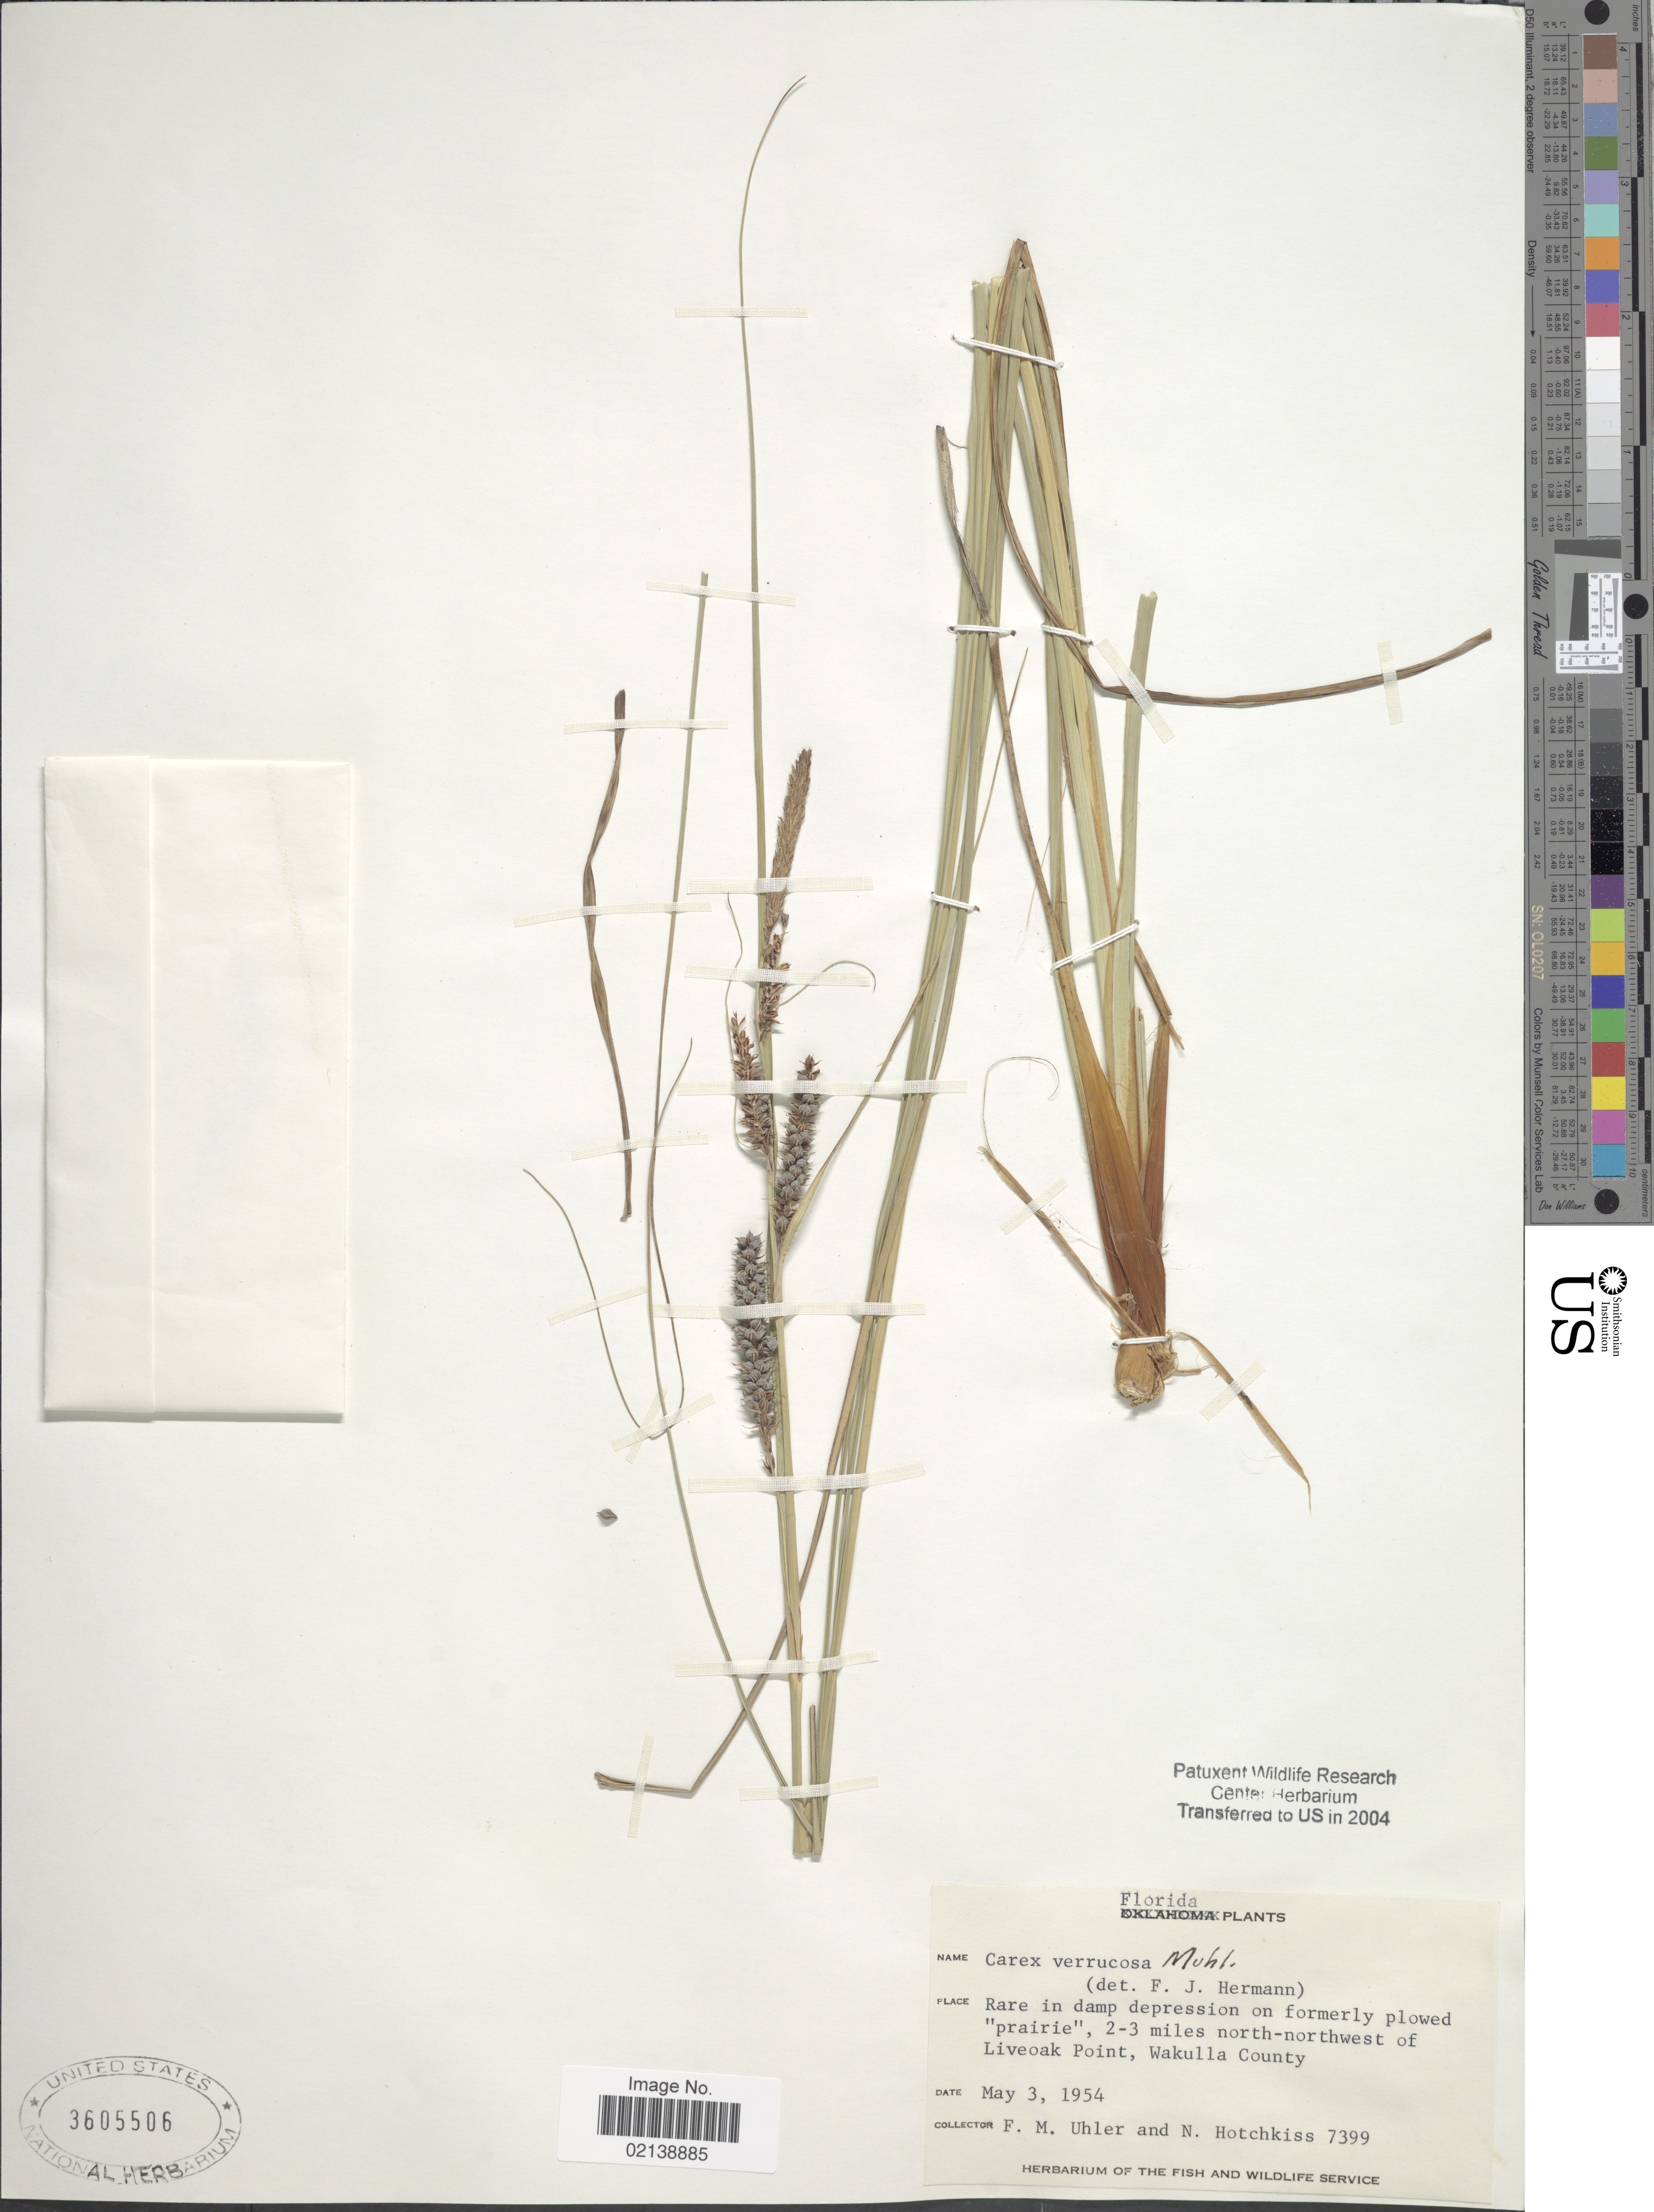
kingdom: Plantae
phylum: Tracheophyta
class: Liliopsida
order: Poales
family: Cyperaceae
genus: Carex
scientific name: Carex verrucosa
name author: Muhl.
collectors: F. M. Uhler & N. Hotchkiss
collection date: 1954-05-03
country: United States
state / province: Florida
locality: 2-3 miles north-northwest of Liveoak Point, Wakulla County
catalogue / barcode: US 3605506